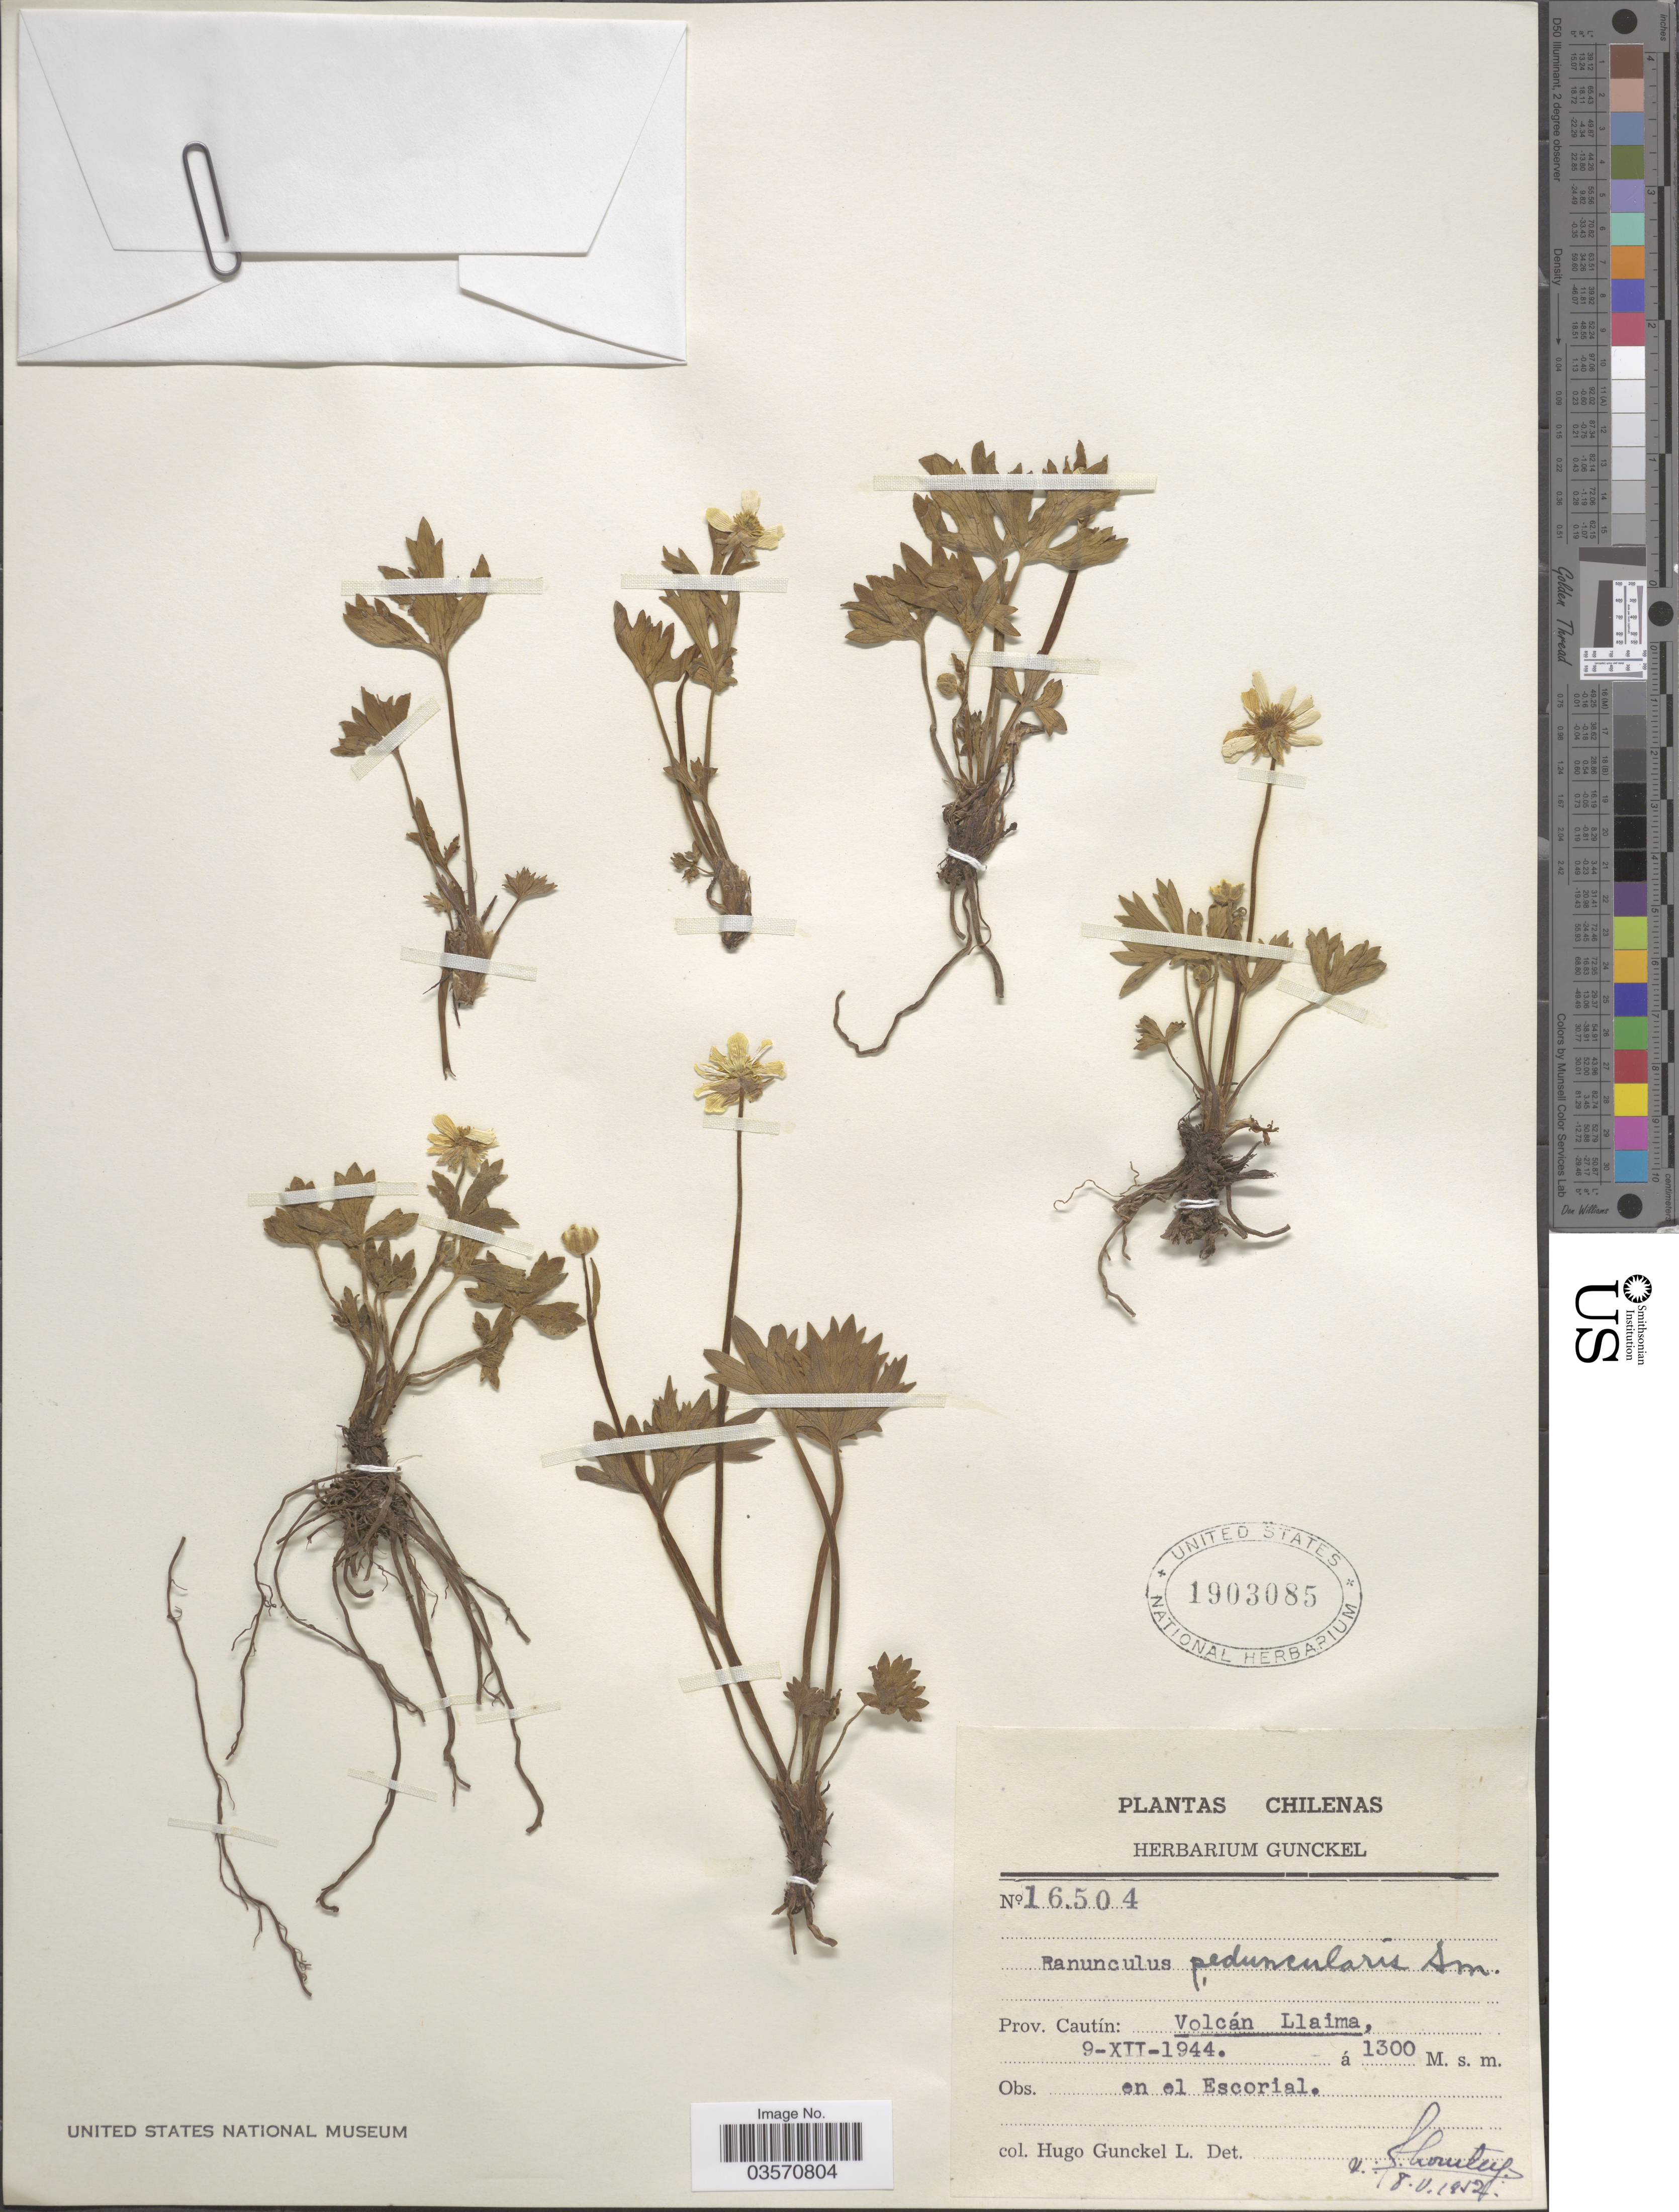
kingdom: Plantae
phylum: Tracheophyta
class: Magnoliopsida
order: Ranunculales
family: Ranunculaceae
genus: Ranunculus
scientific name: Ranunculus peduncularis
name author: Sm.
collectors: H. Gunckel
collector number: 16504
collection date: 1944-07-09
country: Chile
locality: Prov. Cautín: Volcán Llaima,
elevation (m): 1300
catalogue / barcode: US 1903085